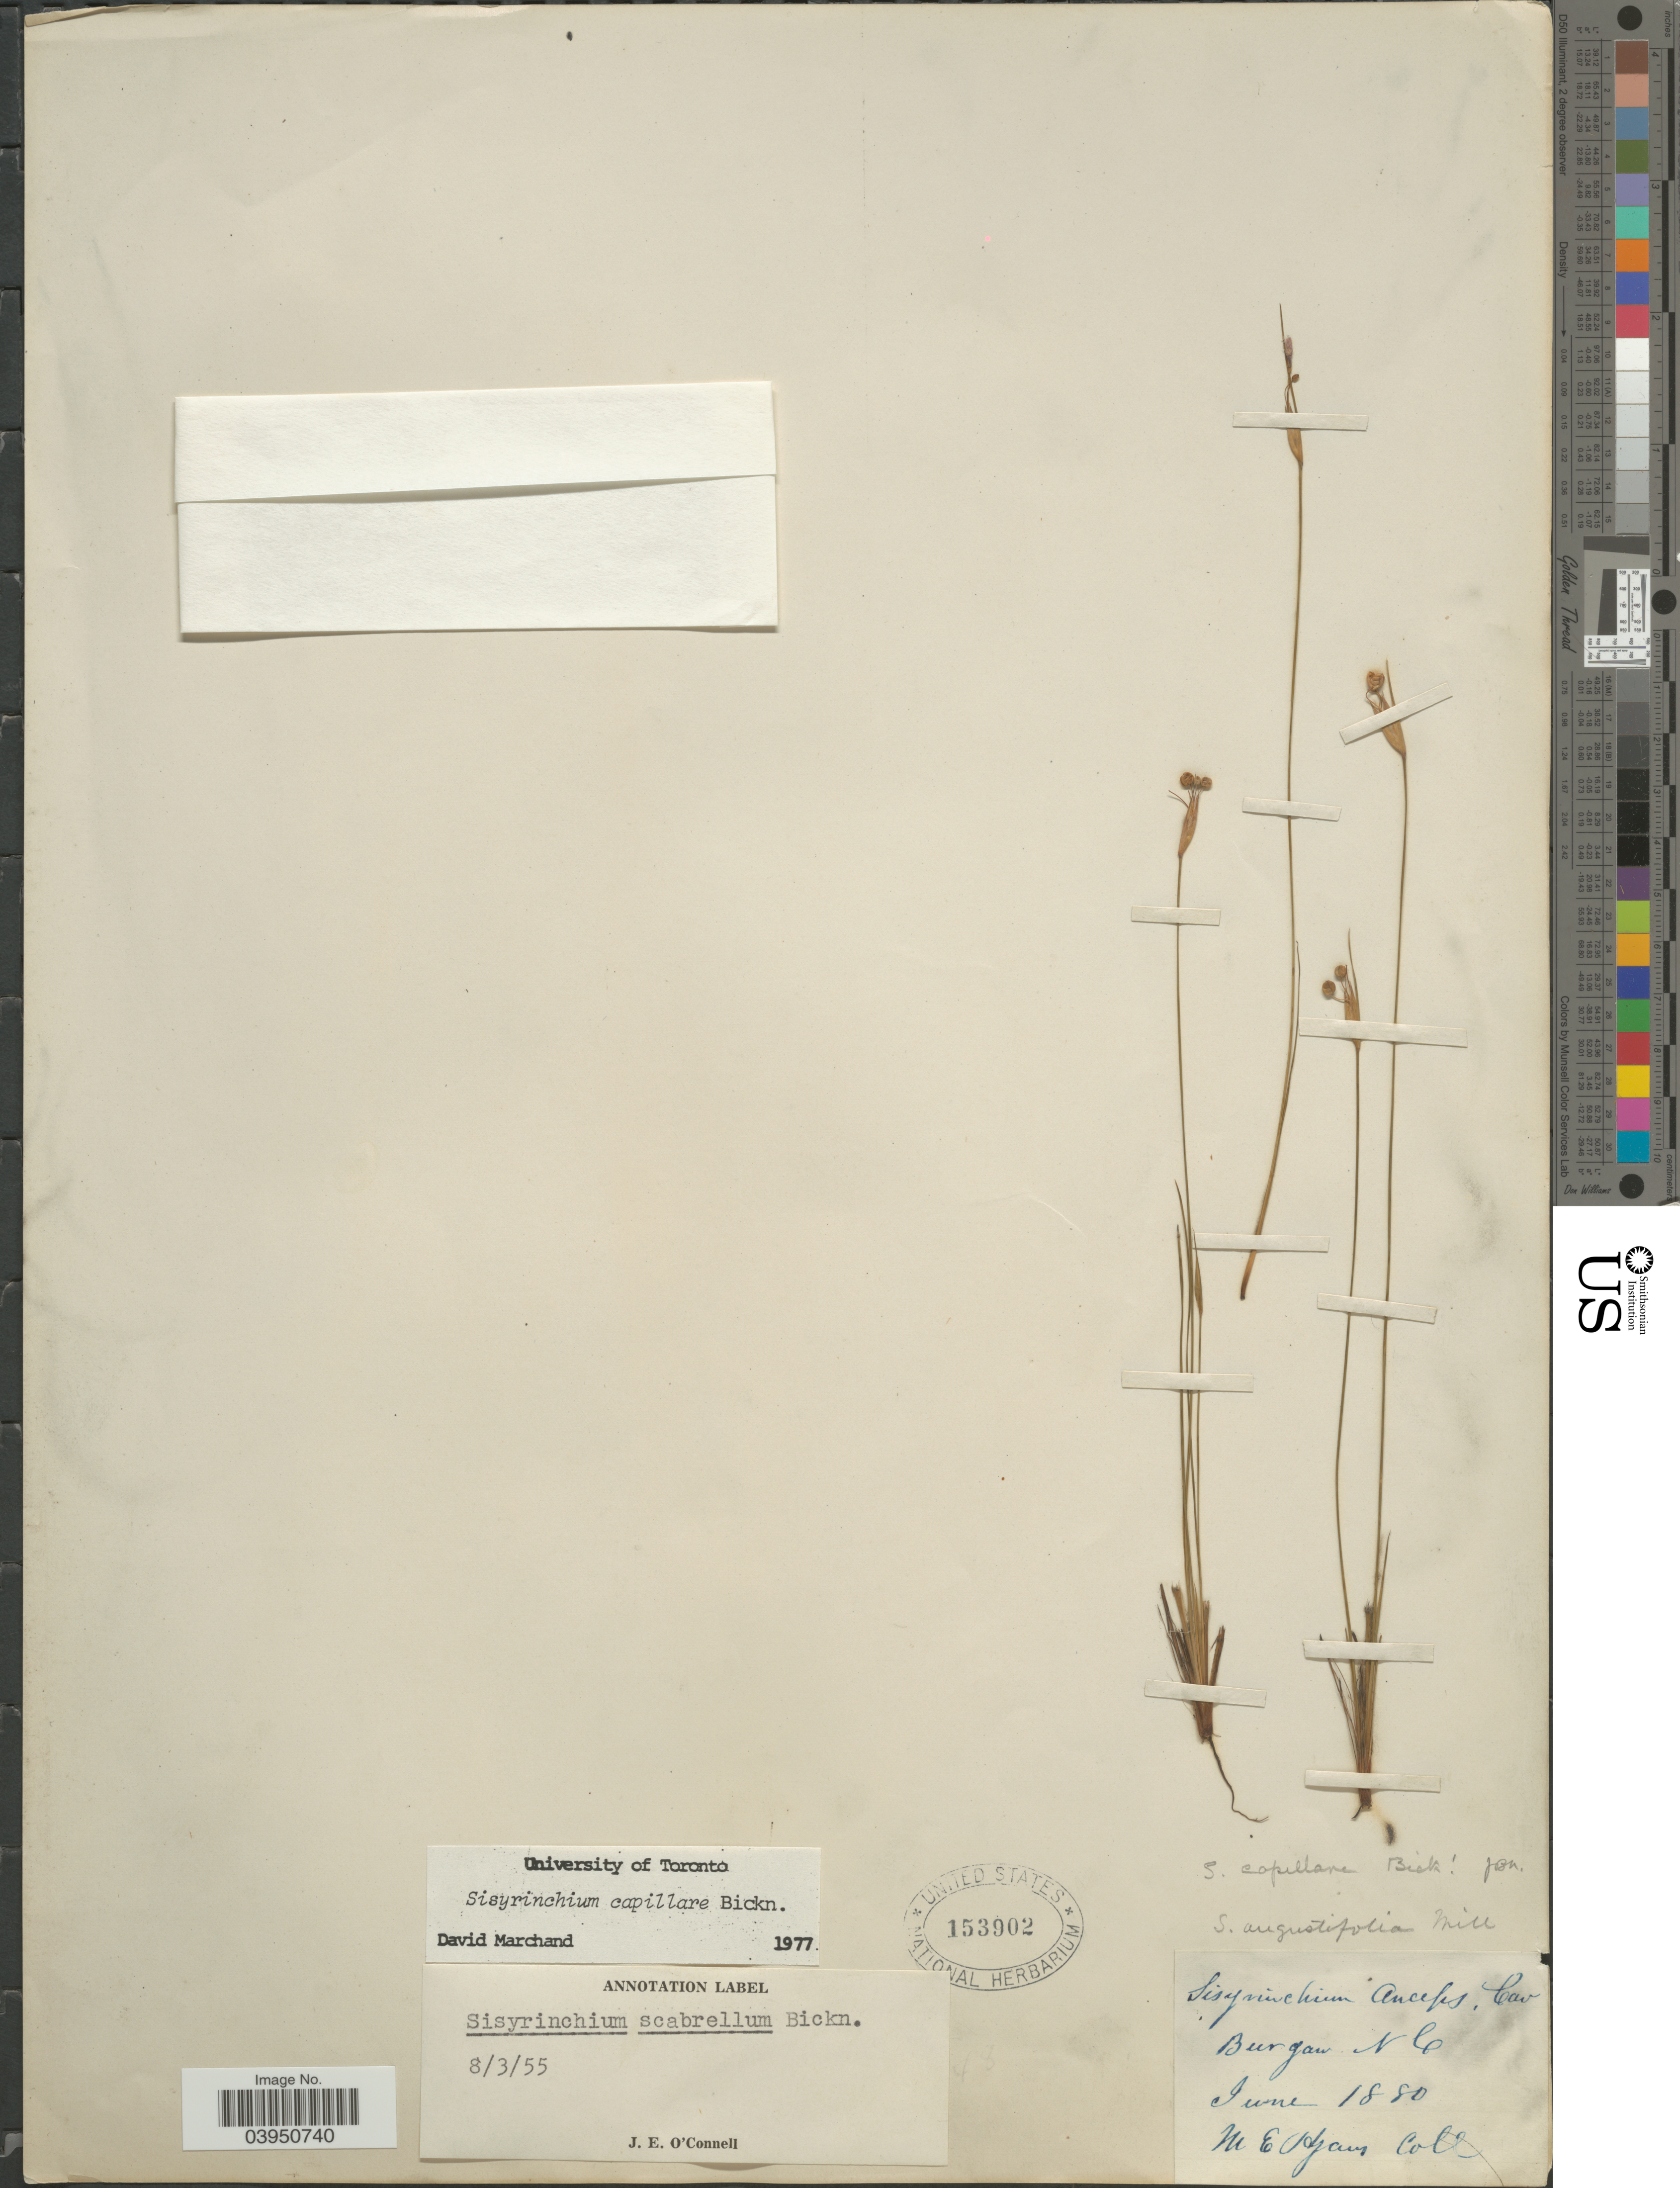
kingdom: Plantae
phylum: Tracheophyta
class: Liliopsida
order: Asparagales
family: Iridaceae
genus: Sisyrinchium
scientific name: Sisyrinchium capillare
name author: E.P. Bicknell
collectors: M. E. Hyams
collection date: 1880-06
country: United States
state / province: North Carolina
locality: Burgaw.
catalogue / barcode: US 153902